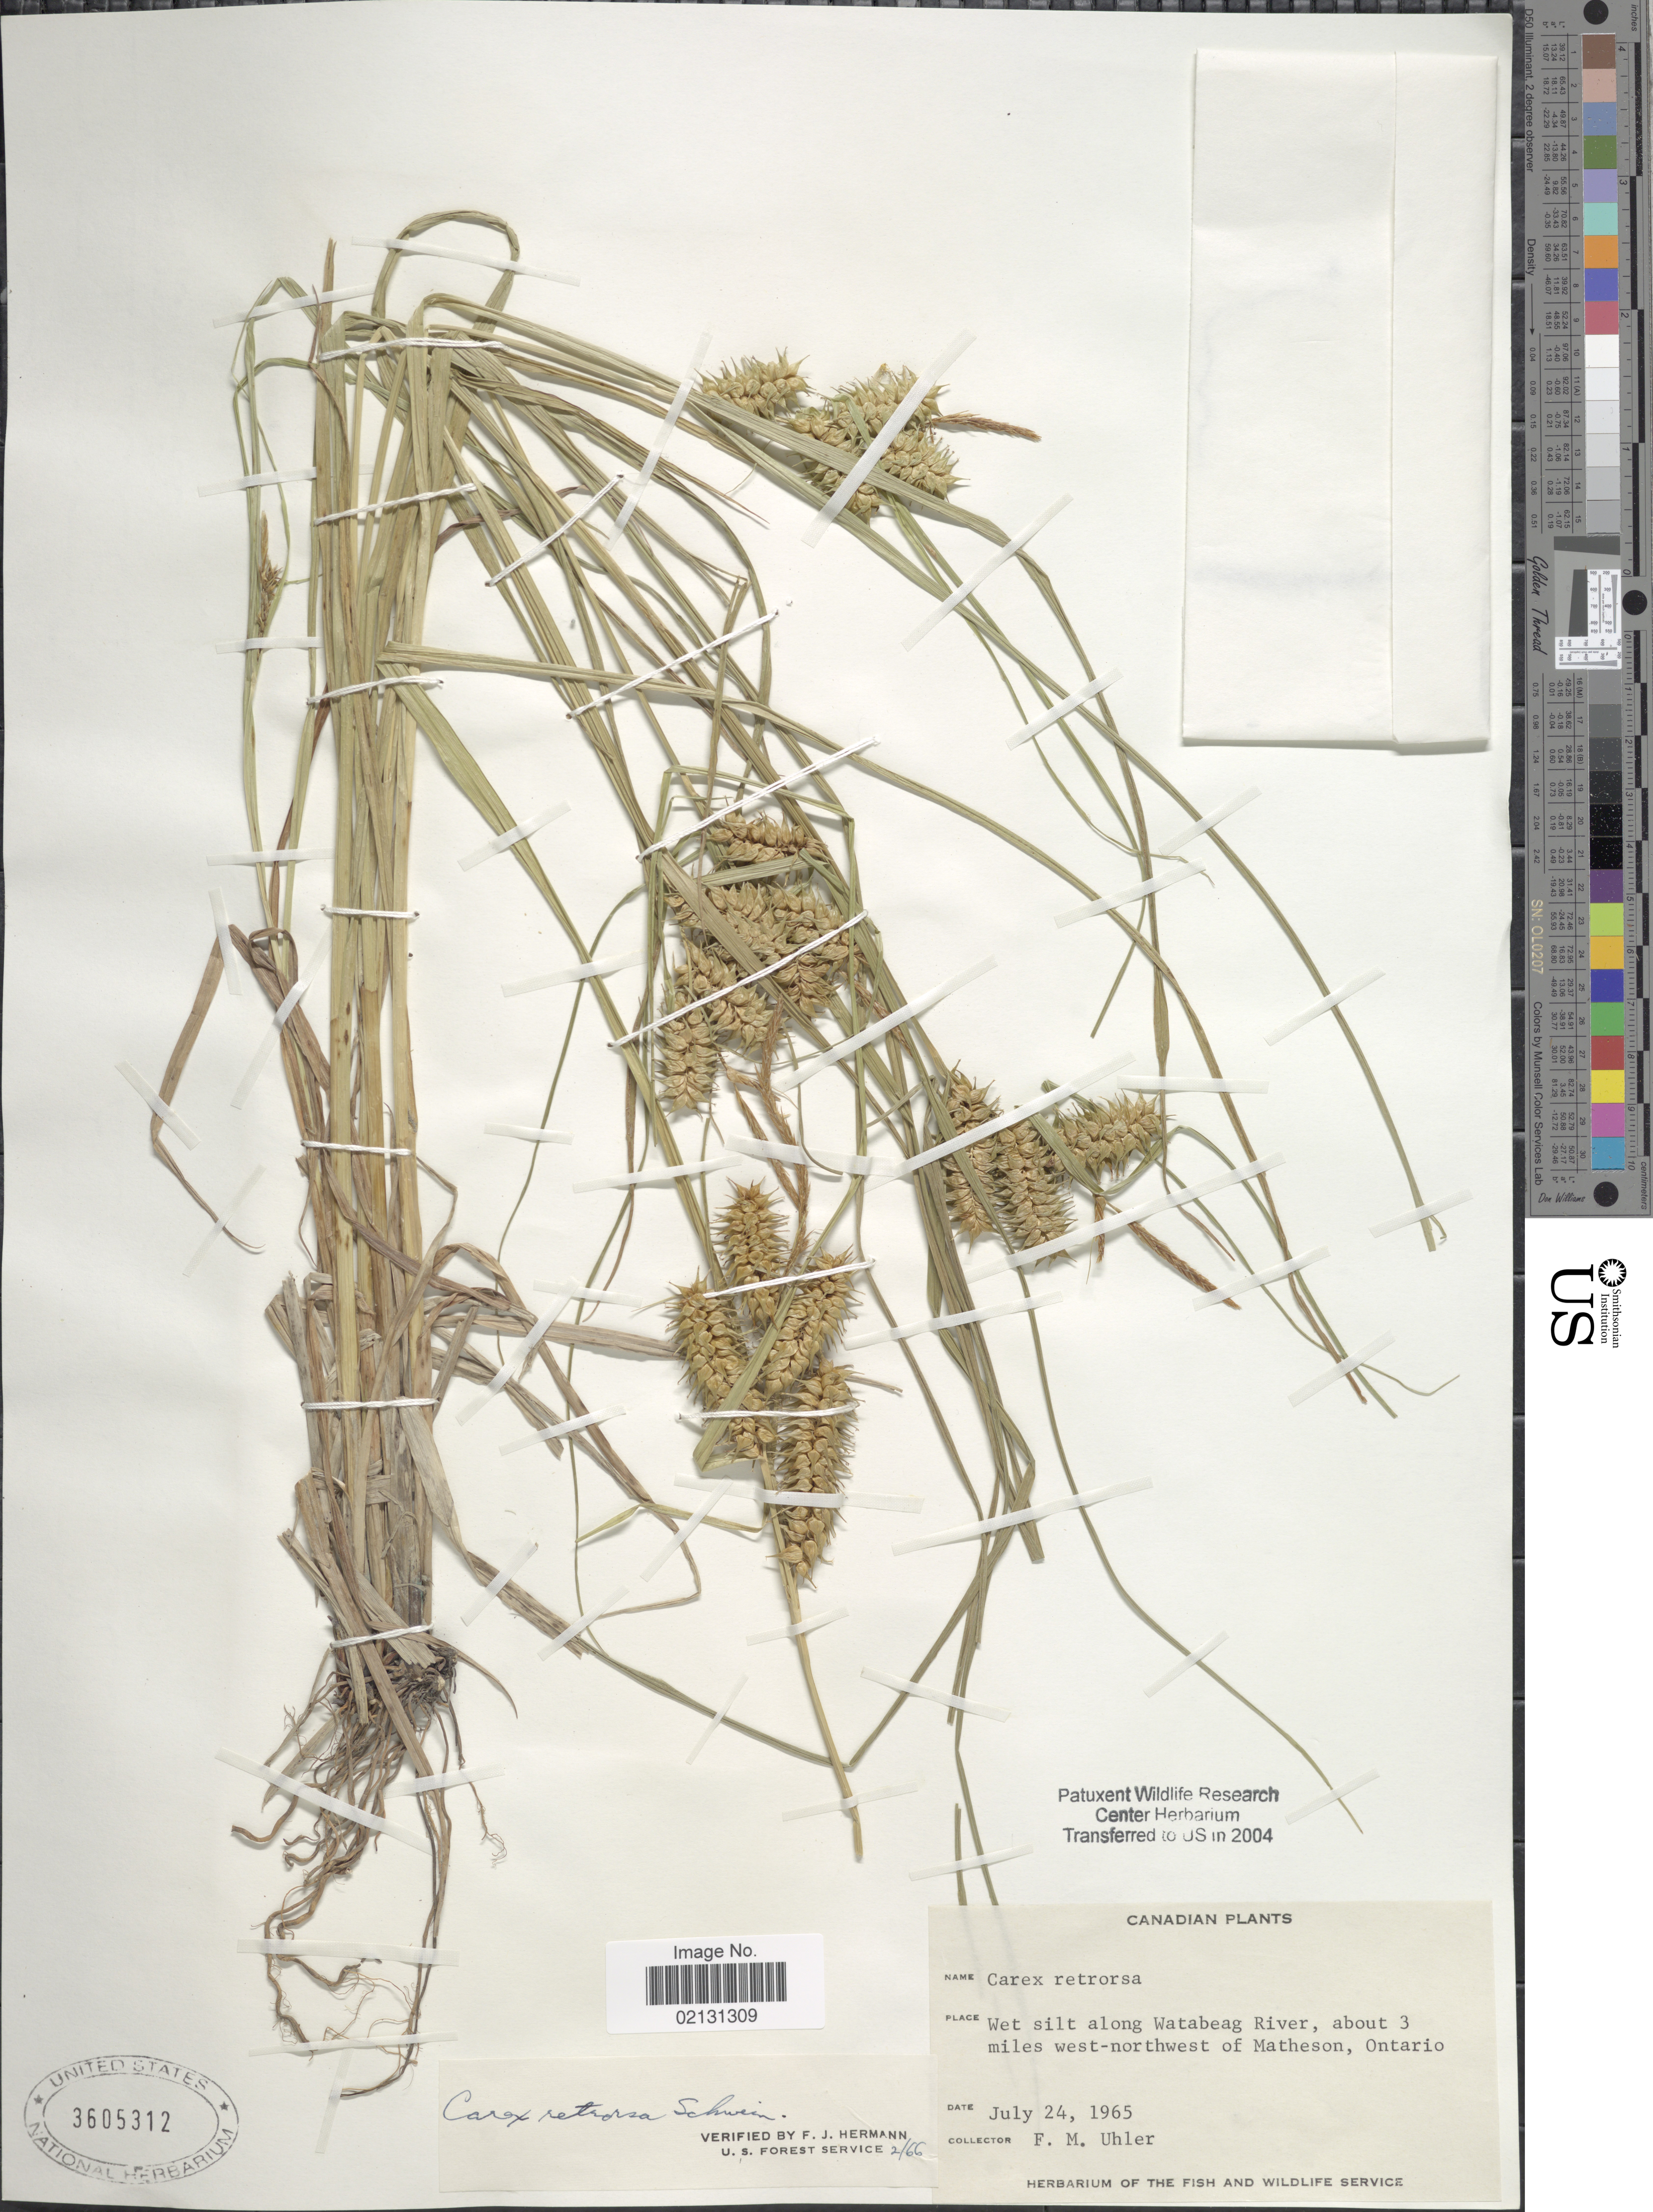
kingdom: Plantae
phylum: Tracheophyta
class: Liliopsida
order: Poales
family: Cyperaceae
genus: Carex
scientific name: Carex retrorsa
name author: Schwein.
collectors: F. M. Uhler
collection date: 1965-07-24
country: Canada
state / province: Ontario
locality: Wet silt along Watabeag River, about 3 miles west-northwest of Matheson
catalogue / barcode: US 3605312